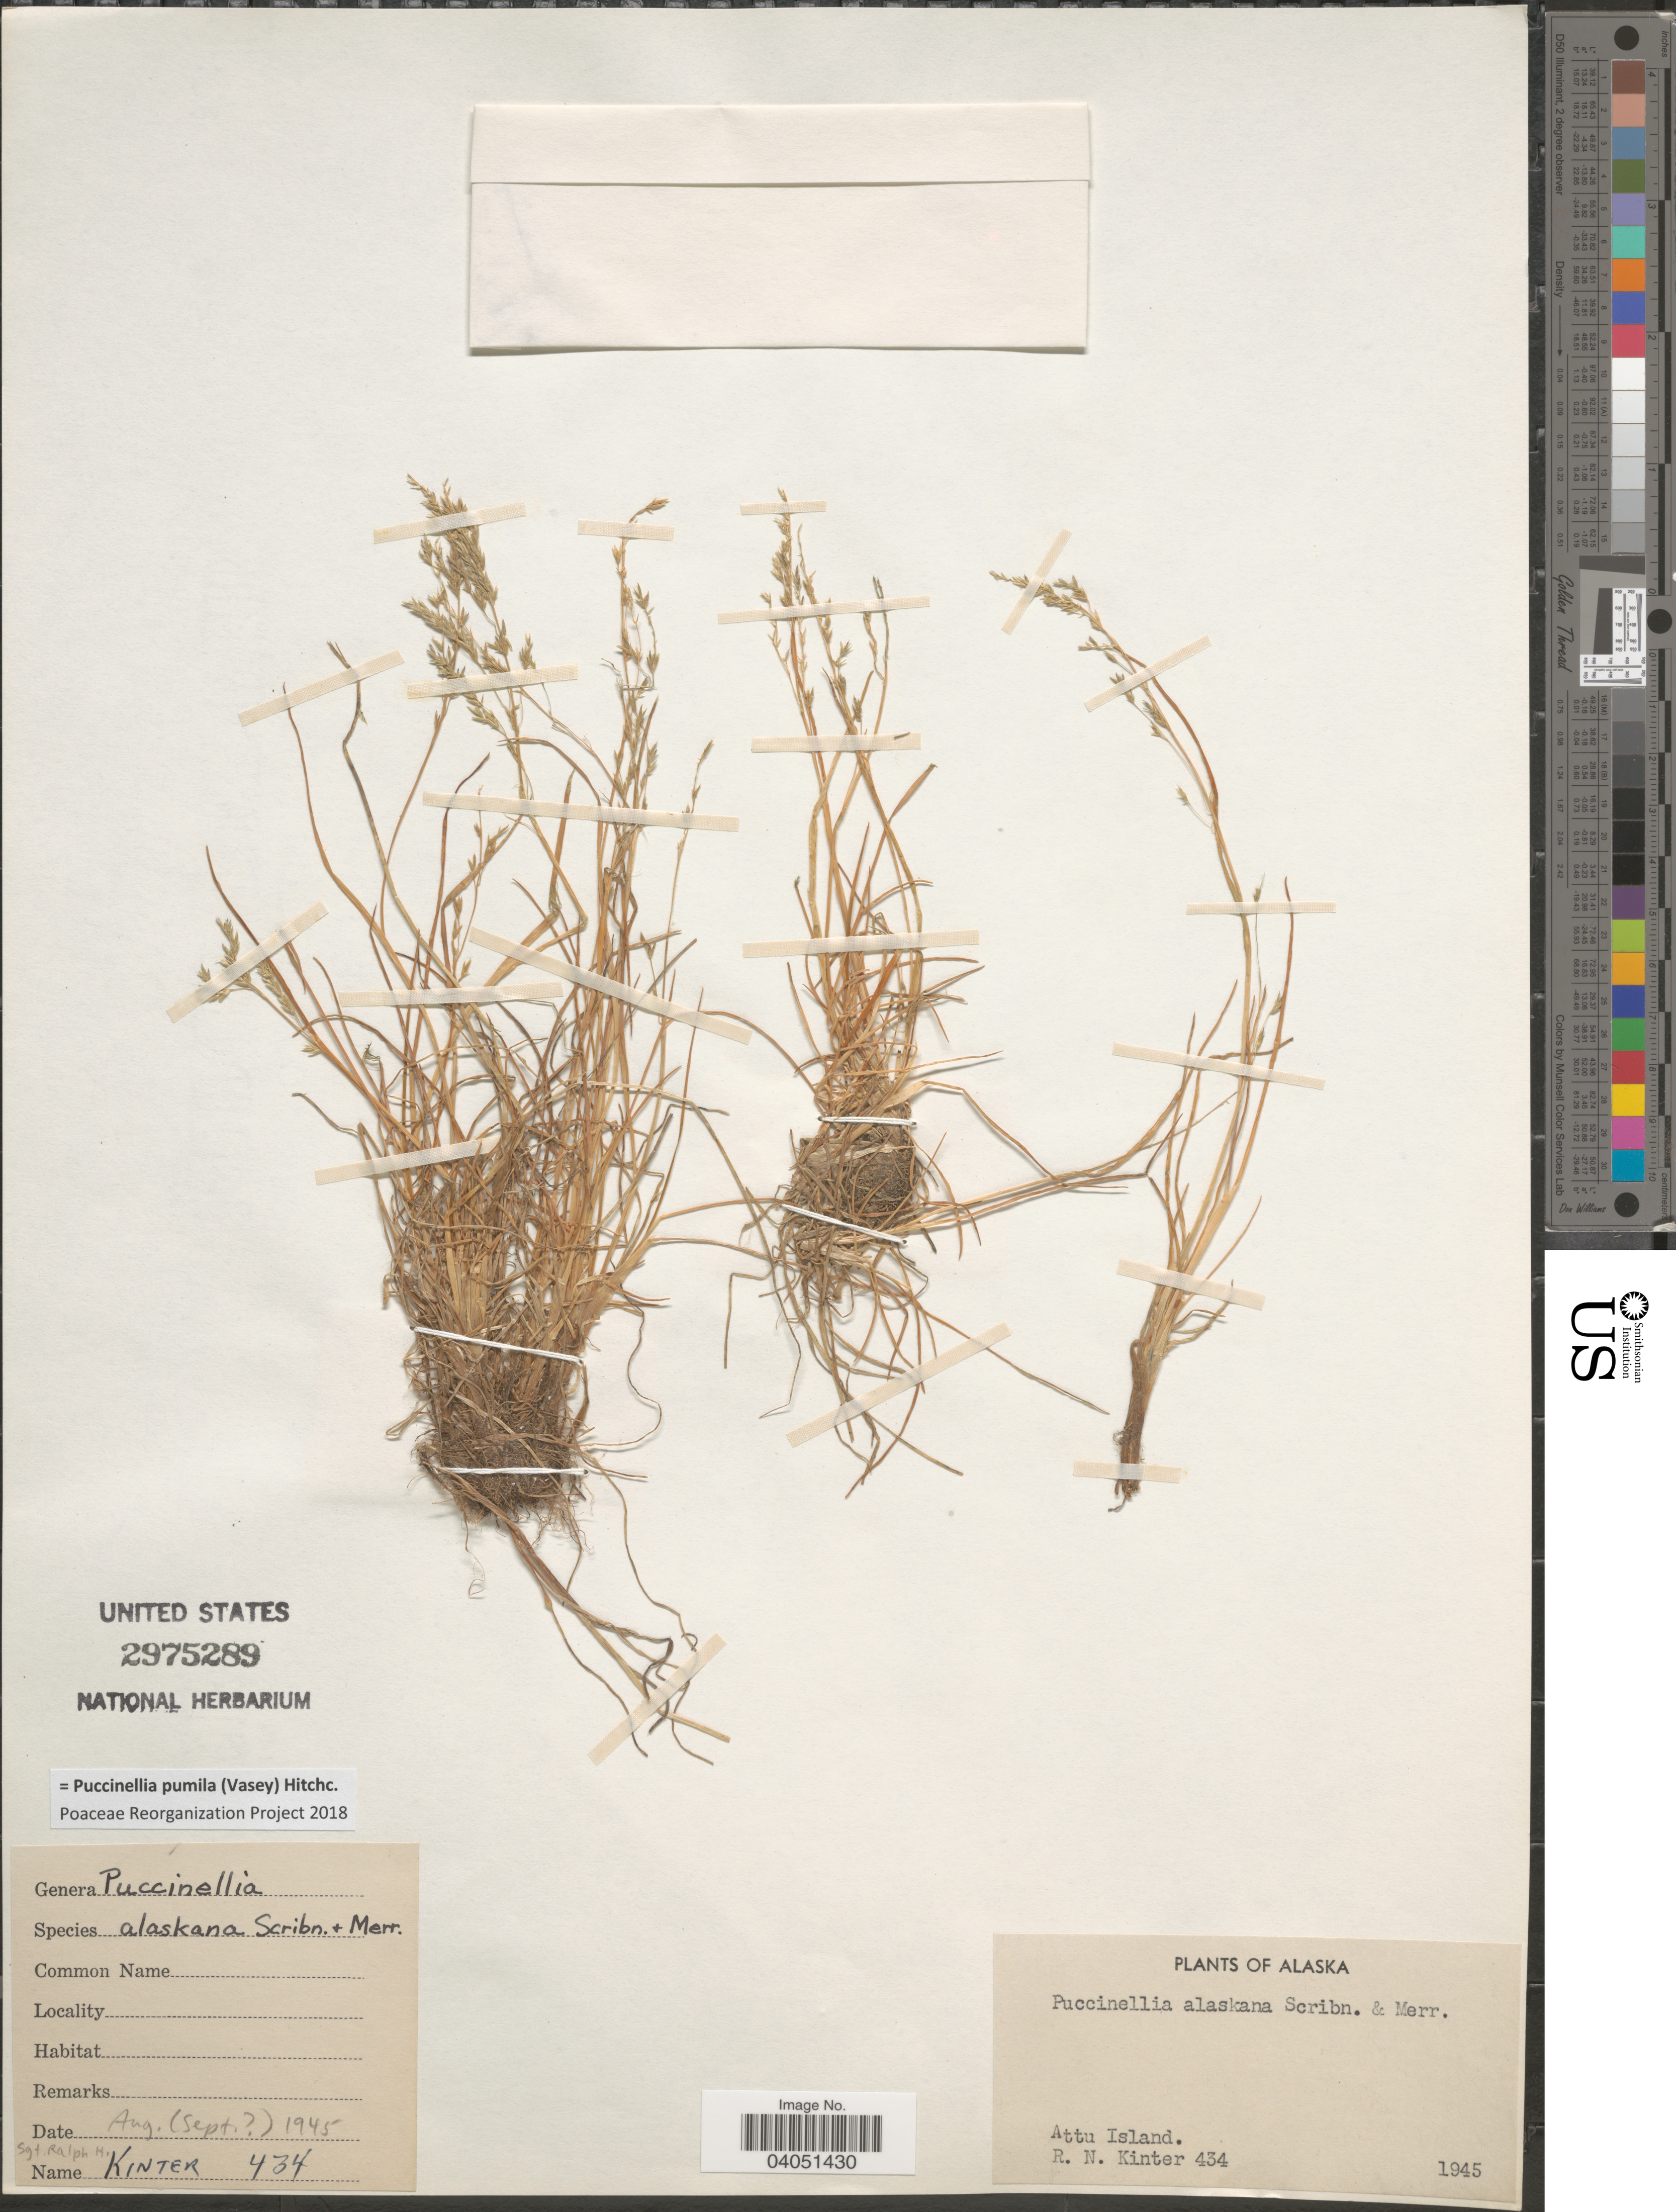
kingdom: Plantae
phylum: Tracheophyta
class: Liliopsida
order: Poales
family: Poaceae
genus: Puccinellia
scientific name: Puccinellia pumila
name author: (Vasey) Hitchc.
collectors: R. Kinter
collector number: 434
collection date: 1945-08/1945-09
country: United States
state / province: Alaska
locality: Attu Island.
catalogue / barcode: US 2975289